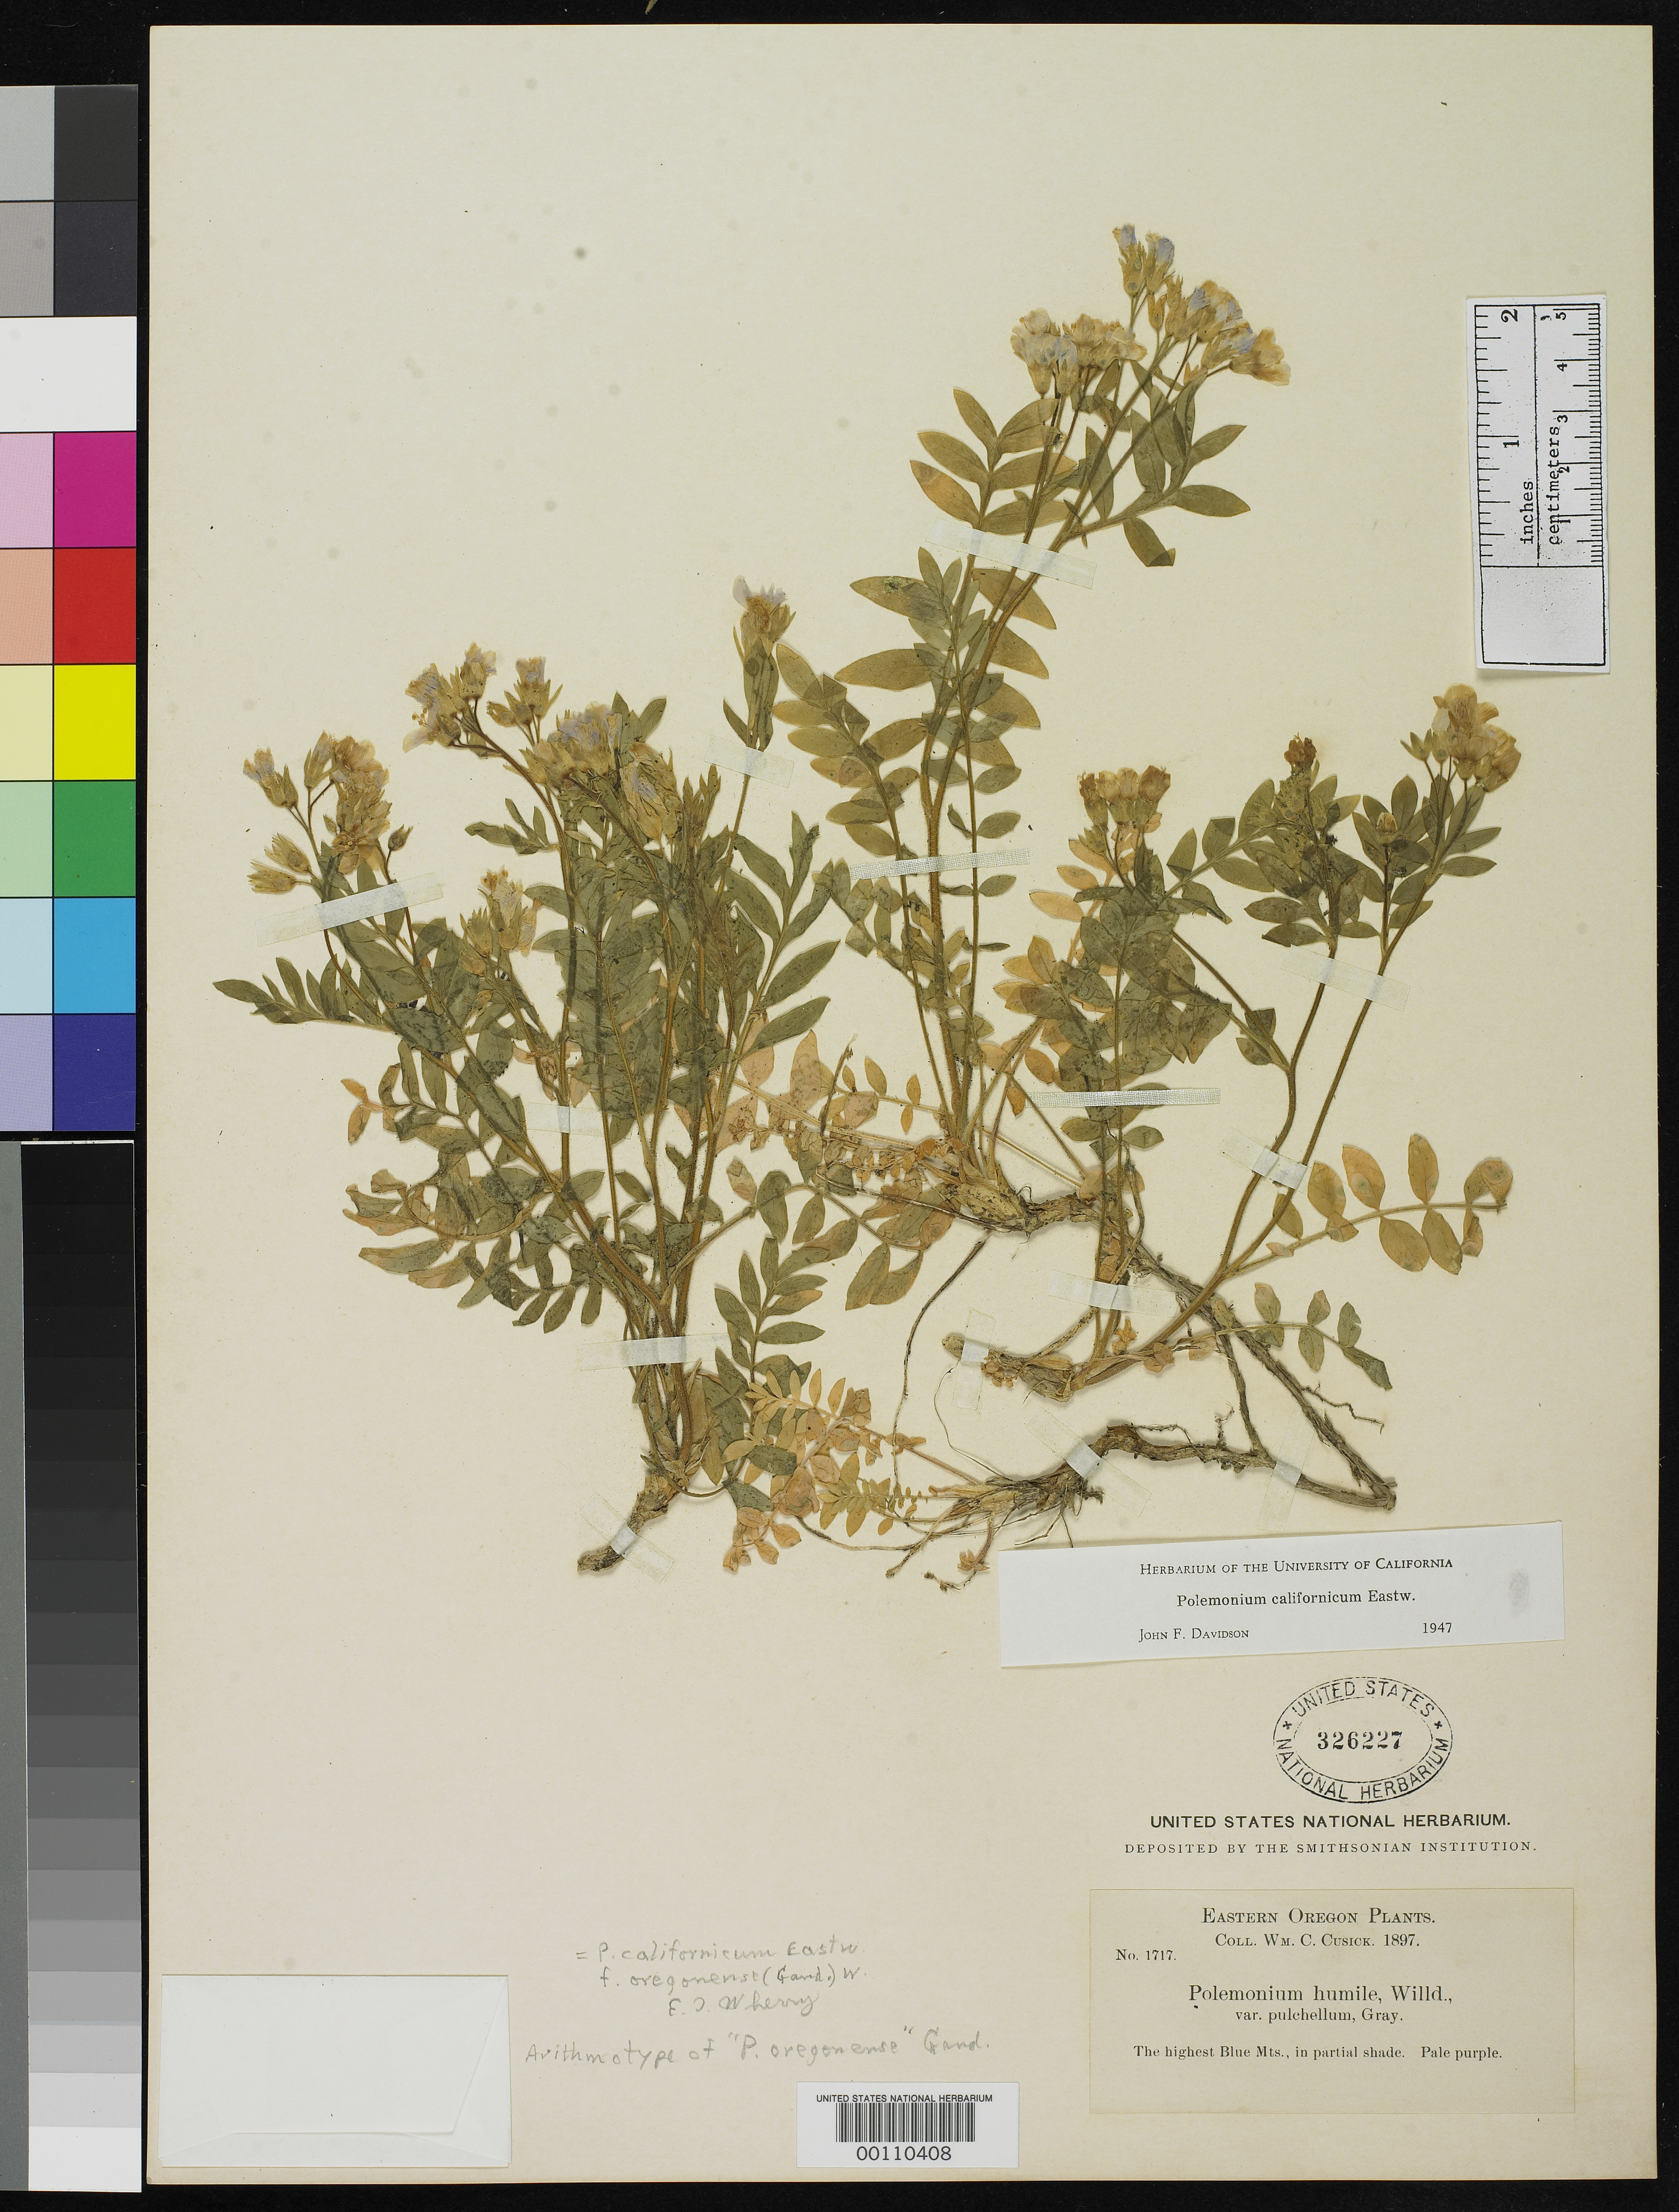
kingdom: Plantae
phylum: Tracheophyta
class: Magnoliopsida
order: Ericales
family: Polemoniaceae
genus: Polemonium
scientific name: Polemonium oregonense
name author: Gand.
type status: Isotype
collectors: W. C. Cusick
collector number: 1717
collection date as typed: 1897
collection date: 1897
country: United States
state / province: Oregon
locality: Blue Mts.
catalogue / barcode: US 326227